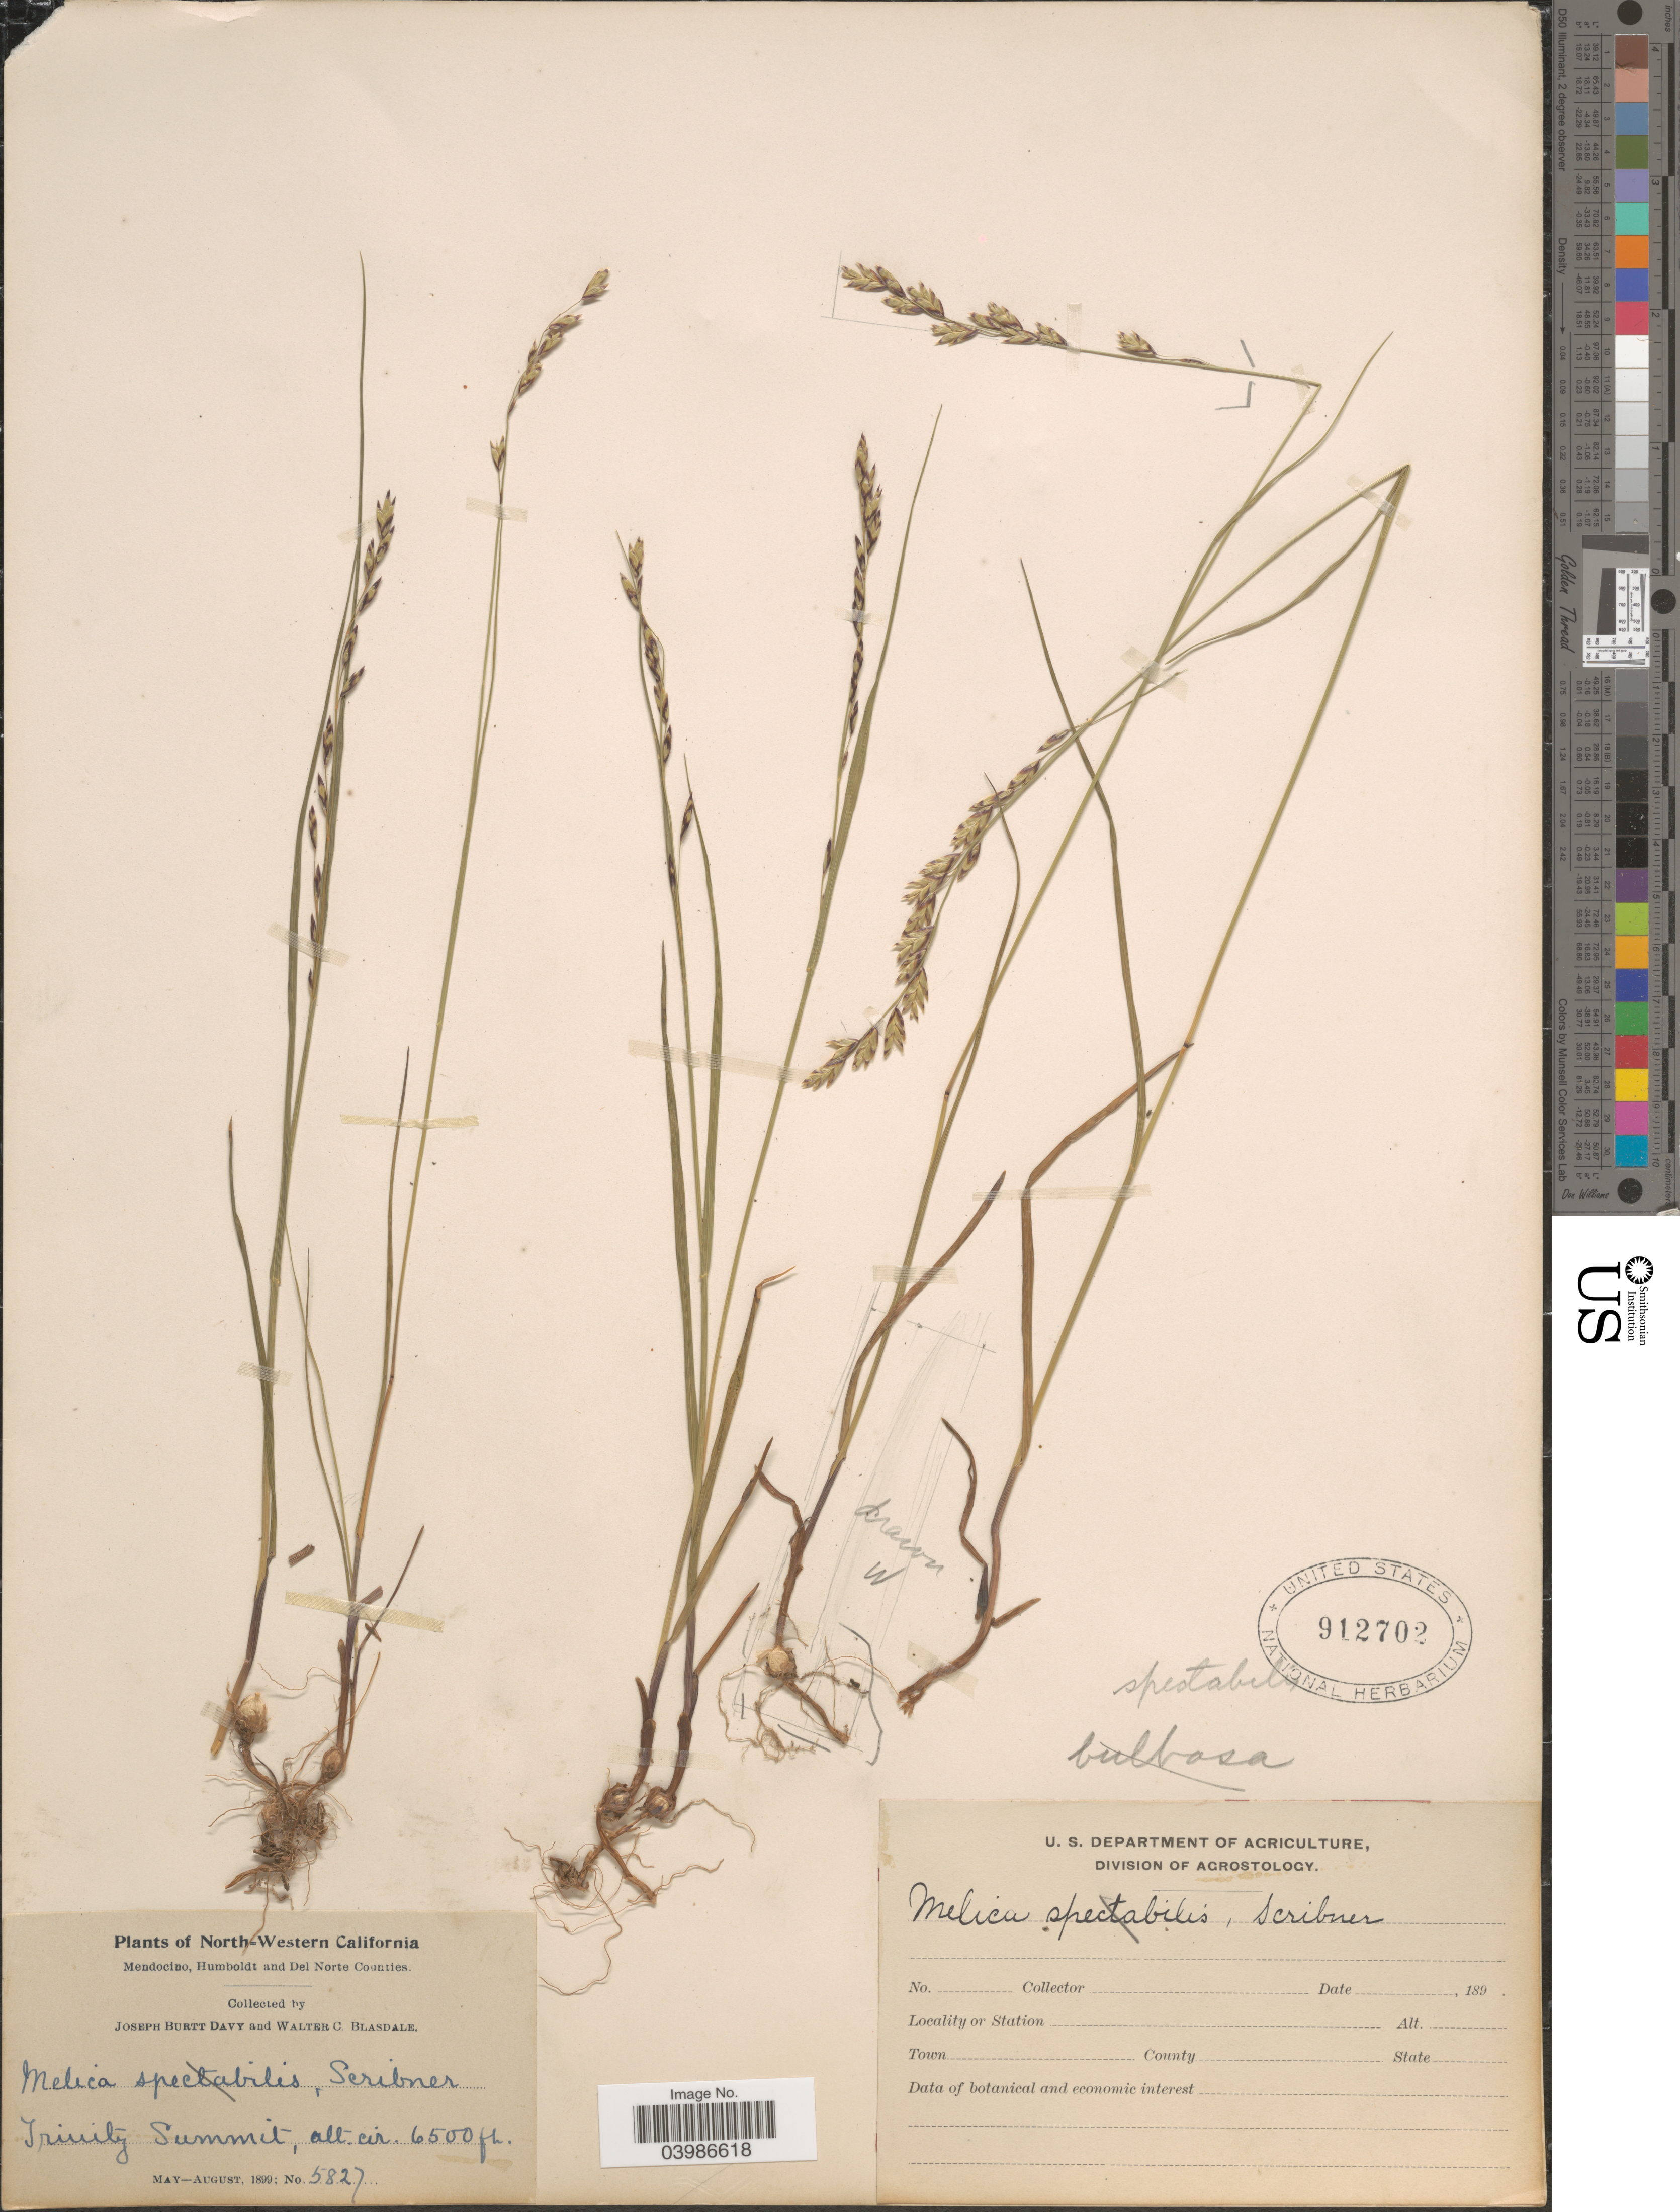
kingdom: Plantae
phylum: Tracheophyta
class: Liliopsida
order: Poales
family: Poaceae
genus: Melica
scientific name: Melica spectabilis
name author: Scribn.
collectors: J. Burtt Davy & W. Blasdale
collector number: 5827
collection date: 1899-05/1899-08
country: United States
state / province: California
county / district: Mendocino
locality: North-Western California. Mendocino, Humboldt and Del Norte Counties. Trinity Summit.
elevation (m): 1981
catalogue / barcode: US 912702